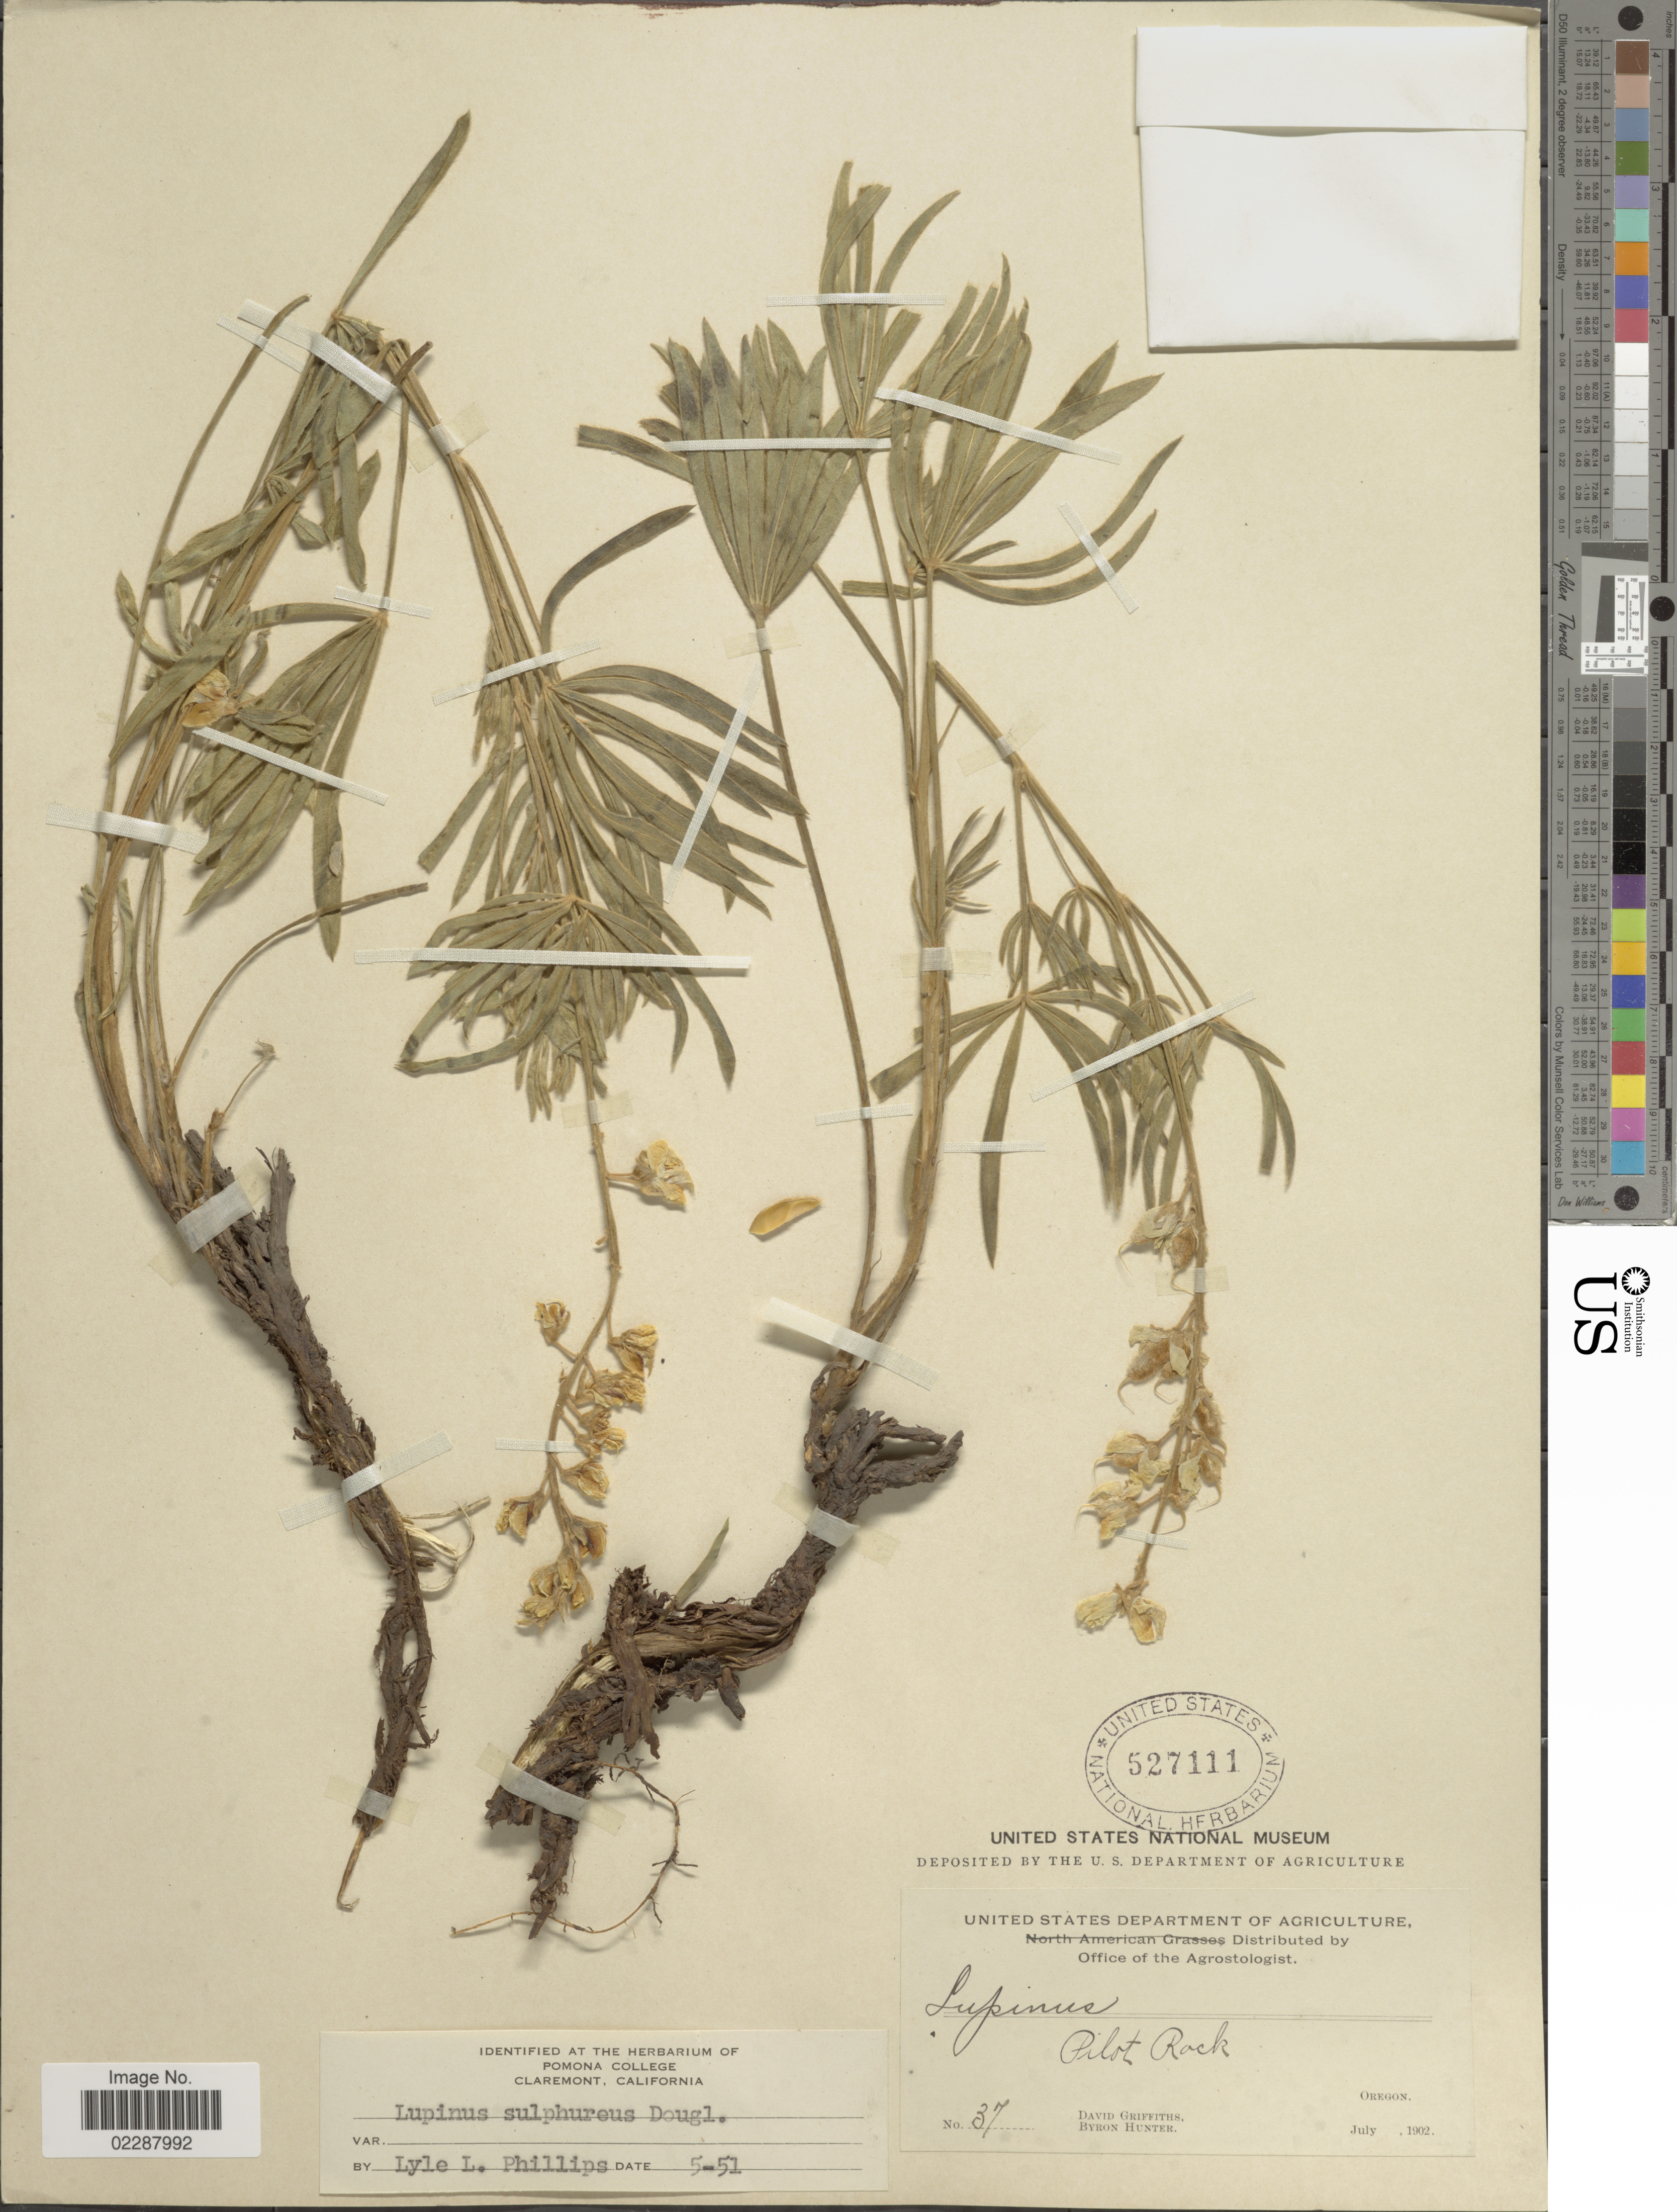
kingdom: Plantae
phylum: Tracheophyta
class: Magnoliopsida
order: Fabales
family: Fabaceae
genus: Lupinus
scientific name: Lupinus sulphureus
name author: Douglas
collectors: D. Griffiths & B. Hunter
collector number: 37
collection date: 1902-07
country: United States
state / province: Oregon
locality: Pilot Rock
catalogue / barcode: US 527111